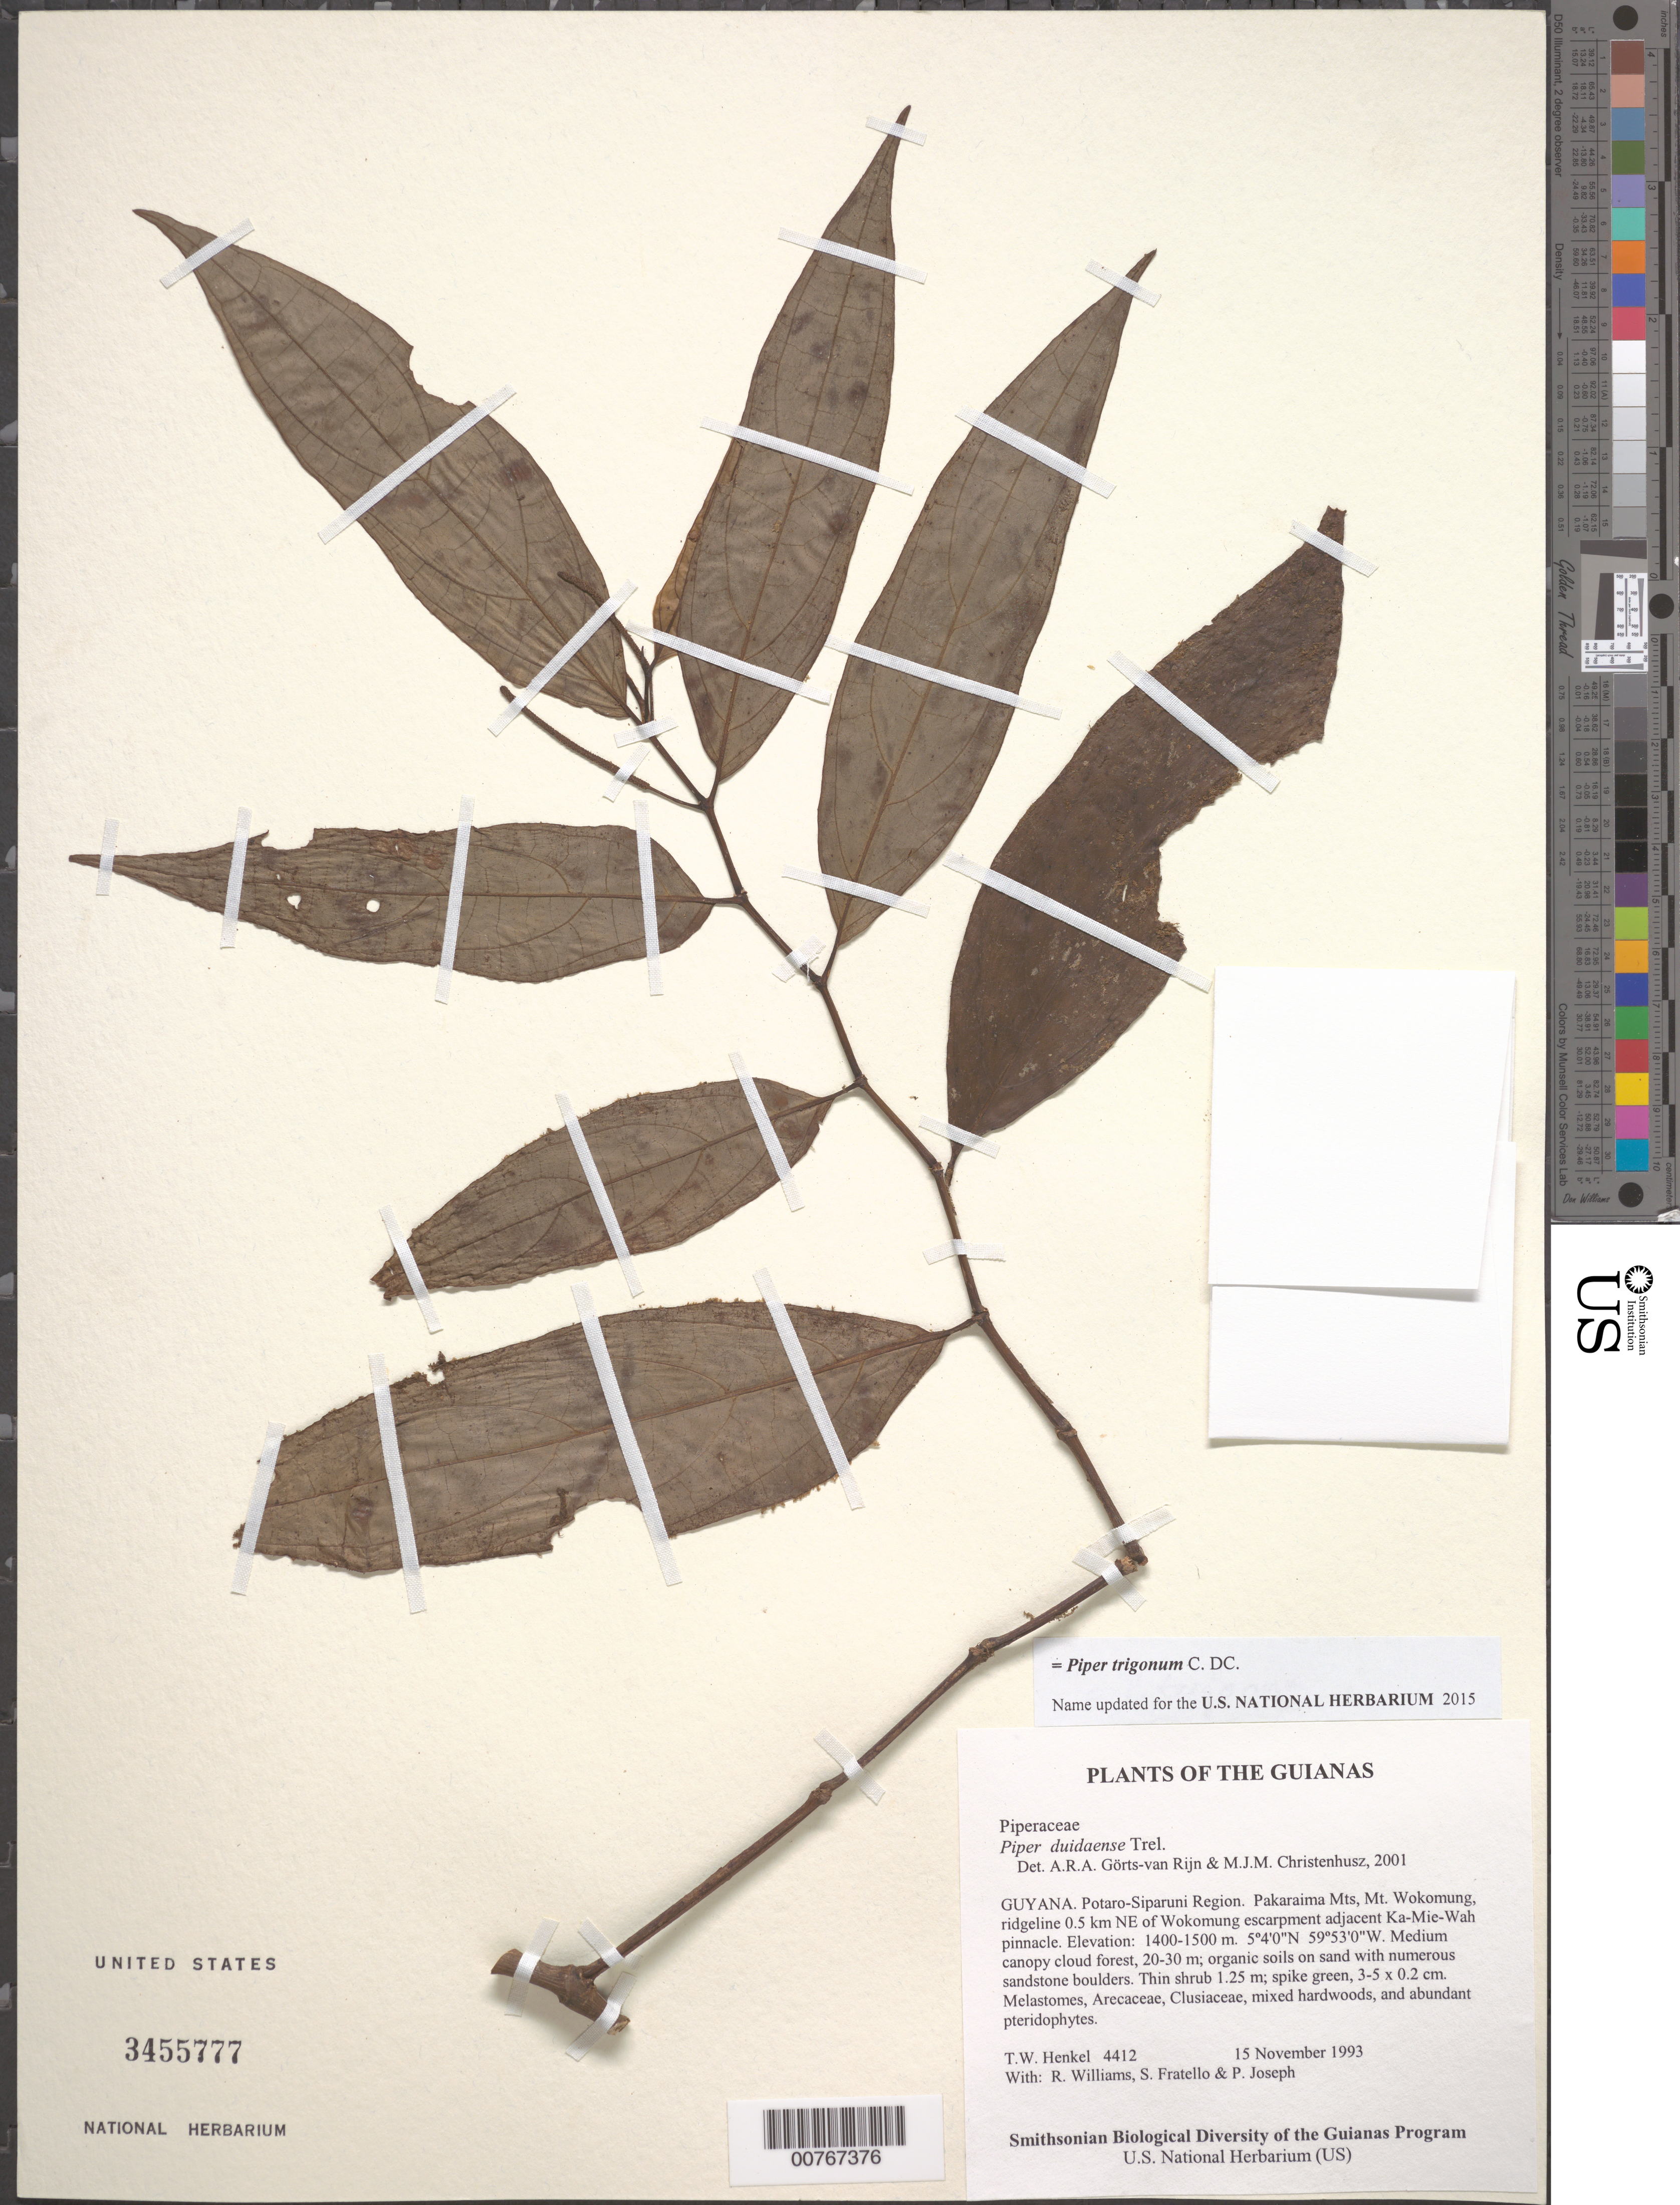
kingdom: Plantae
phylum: Tracheophyta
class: Magnoliopsida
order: Piperales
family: Piperaceae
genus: Piper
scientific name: Piper duidaense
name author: Trel.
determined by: Görts-van Rijn, A. R.; Christenhusz, M. J.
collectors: T. Henkel, R. Williams, S. Fratello & P. Joseph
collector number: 4412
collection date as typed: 15 November 1993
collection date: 1993-11-15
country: Guyana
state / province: Potaro-Siparuni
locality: Pakaraima Mts, Mt. Wokomung, ridgeline 0.5 km NE of Wokomung escarpment adjacent Ka-Mie-Wah pinnacle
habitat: Medium canopy cloud forest, 20-30 m; organic soils on sand with numerous sandstone boulders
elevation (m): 1400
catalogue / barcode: US 3455777